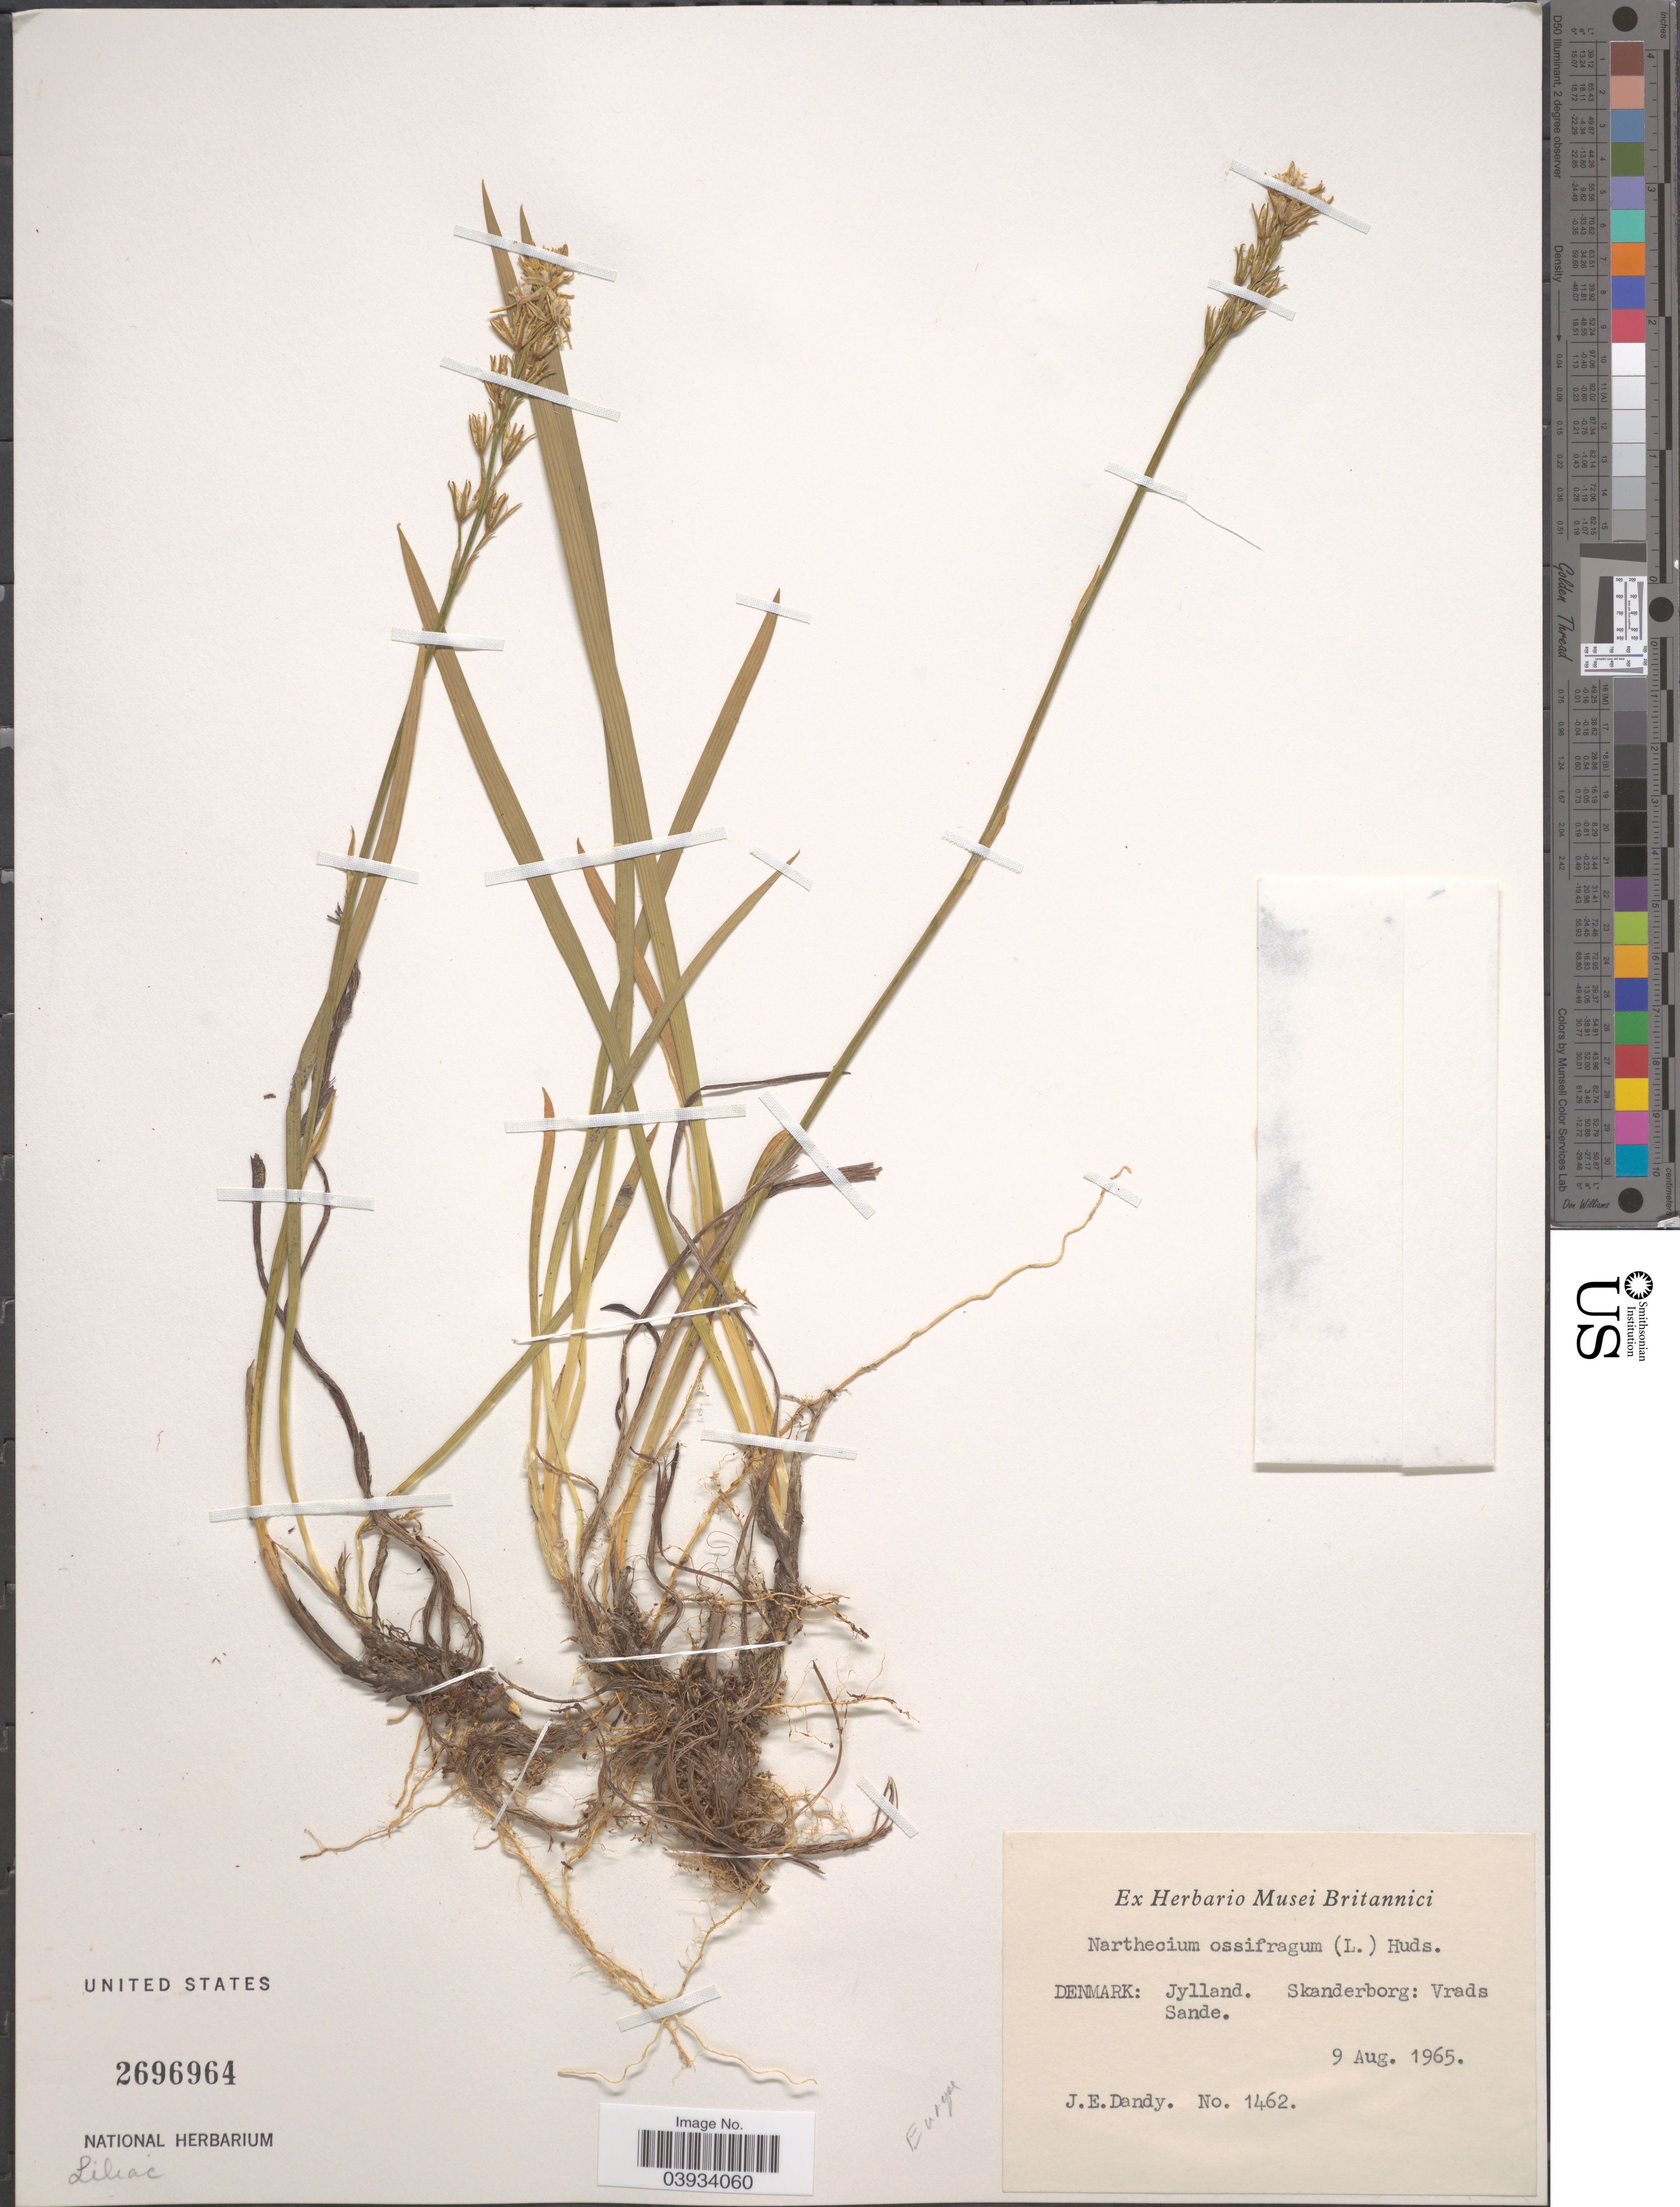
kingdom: Plantae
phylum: Tracheophyta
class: Liliopsida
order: Dioscoreales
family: Nartheciaceae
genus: Narthecium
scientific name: Narthecium ossifragum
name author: Huds.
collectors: J. E. Dandy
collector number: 1462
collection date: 1965-08-09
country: Denmark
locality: Jylland. Skanderborg: Vrads Sande.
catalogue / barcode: US 2696964